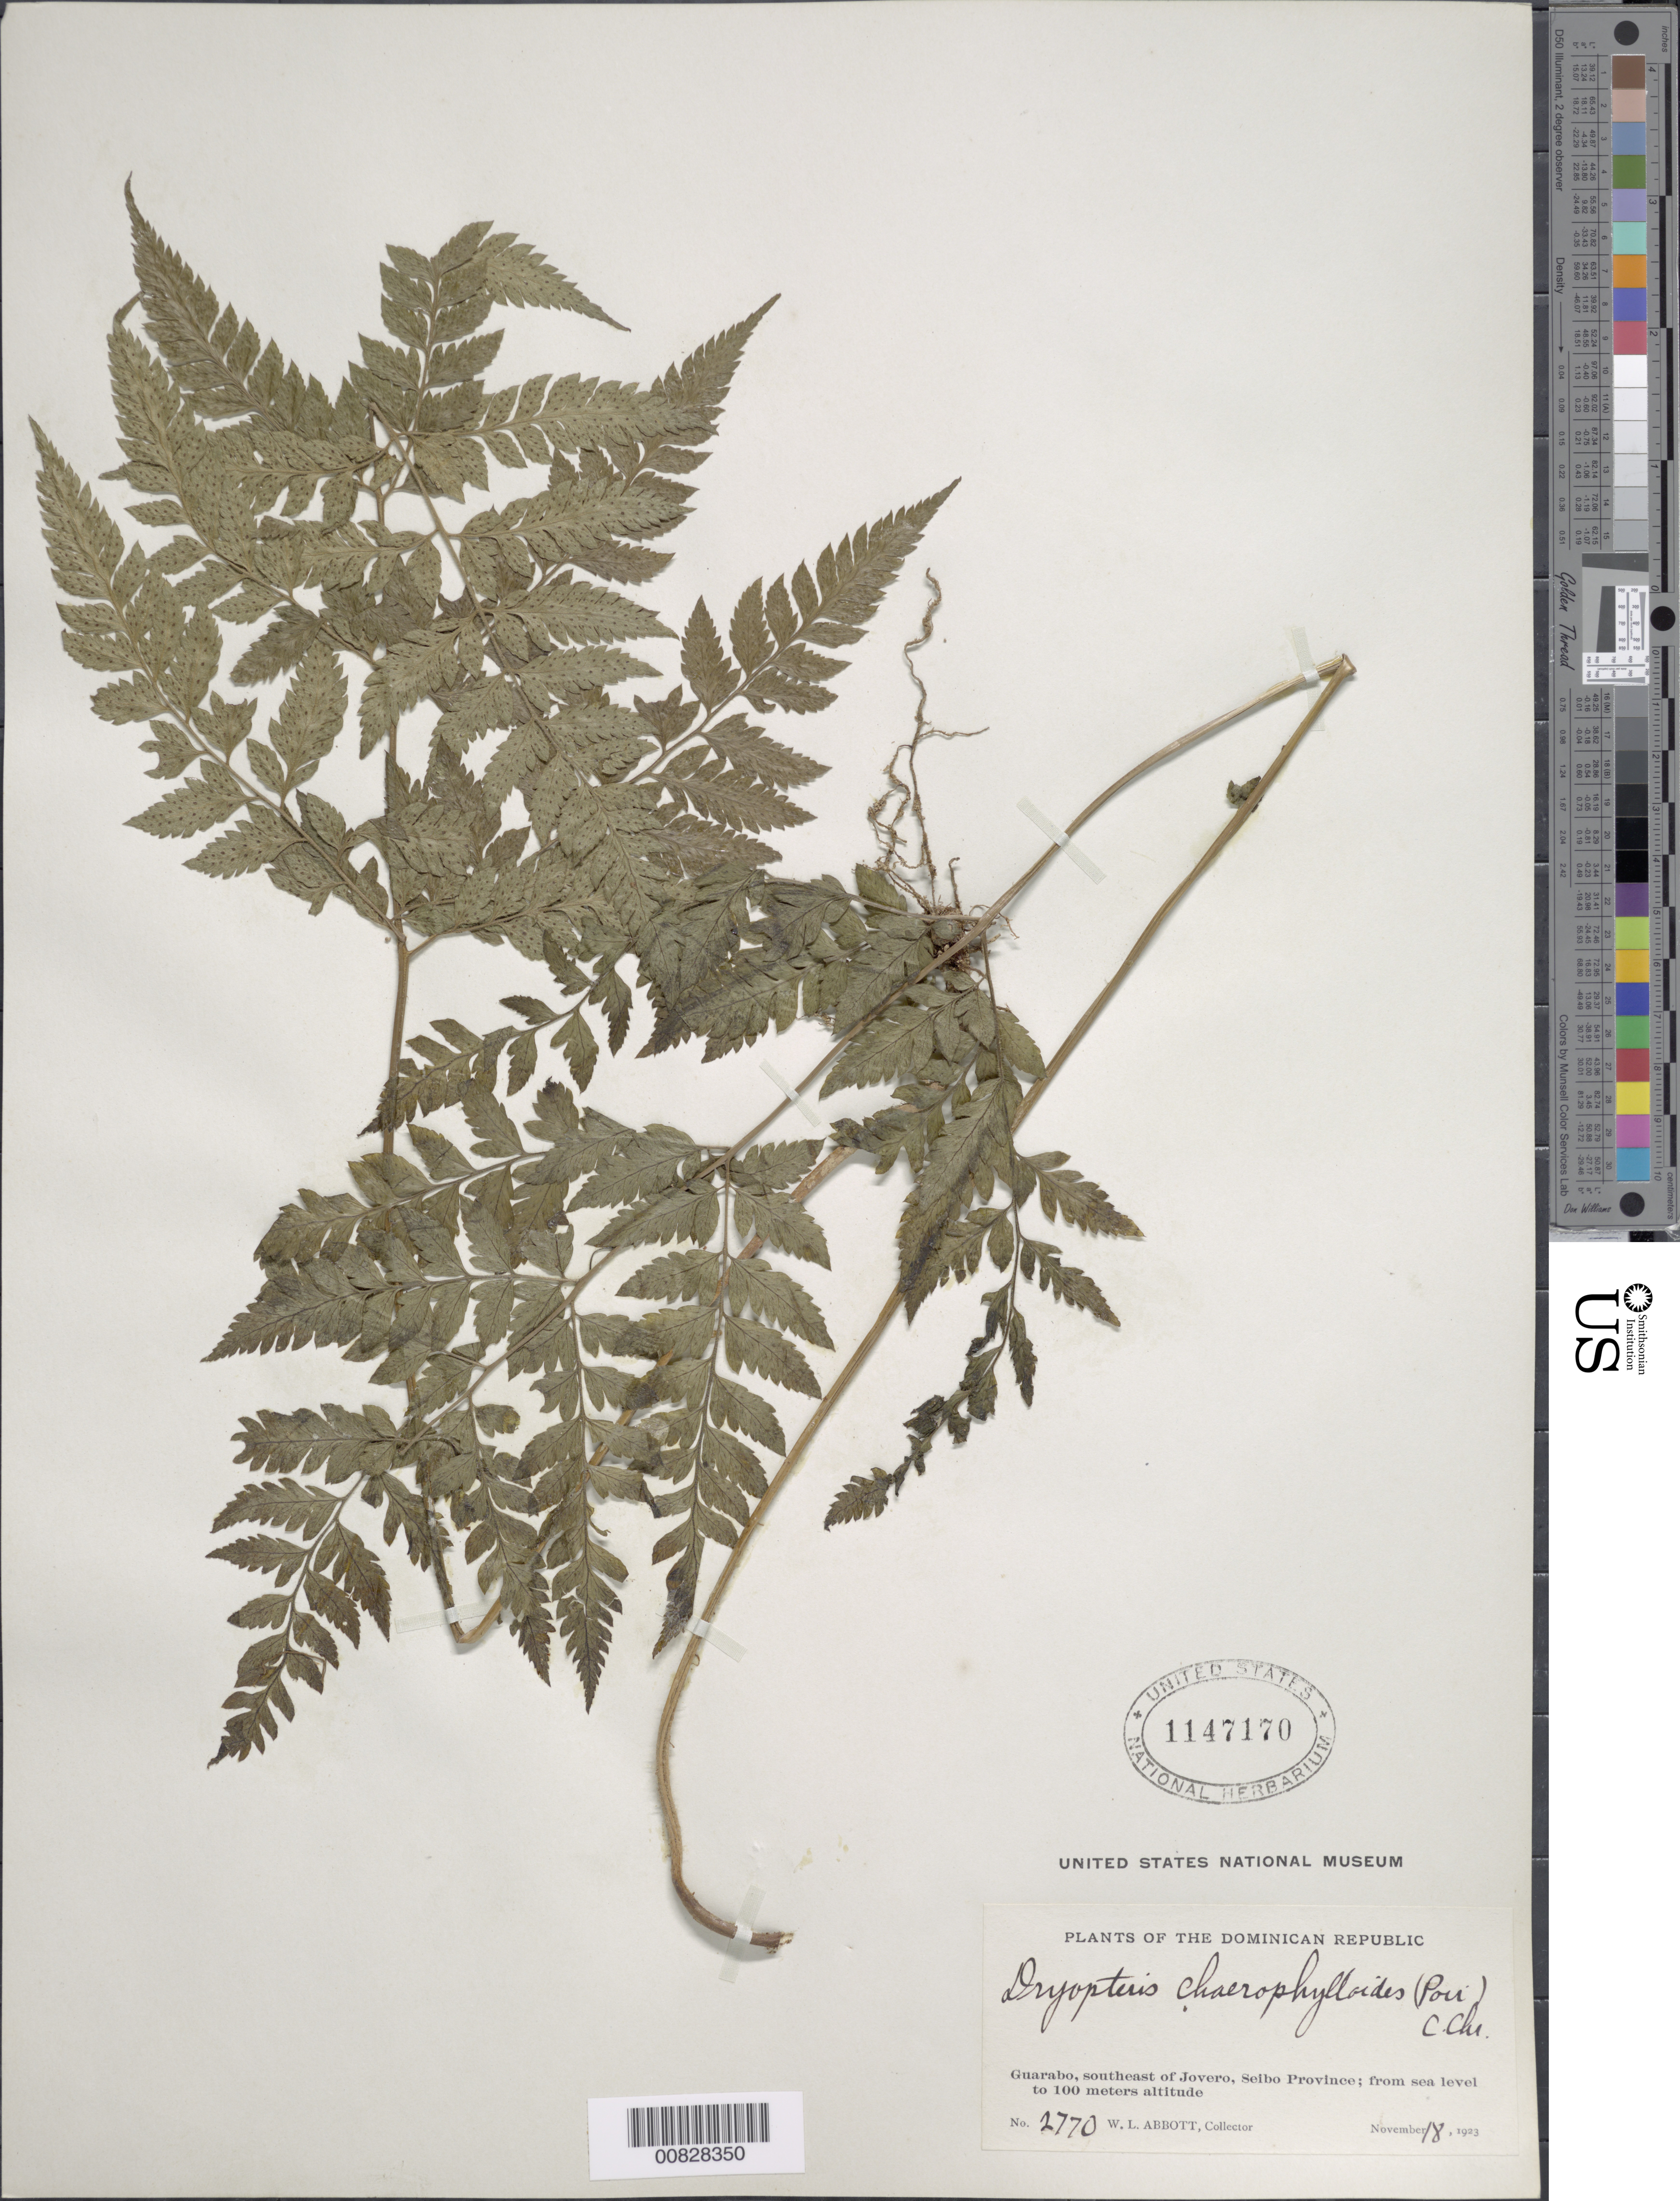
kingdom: Plantae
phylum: Tracheophyta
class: Polypodiopsida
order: Polypodiales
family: Dryopteridaceae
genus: Polystichopsis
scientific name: Polystichopsis chaerophylloides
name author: (Poir.) C.V. Morton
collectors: W. L. Abbott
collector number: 2770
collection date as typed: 18 Nov 1923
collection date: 1923-11-18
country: Dominican Republic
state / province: El Seibo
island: Hispaniola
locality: Guarabo, SE of Jovero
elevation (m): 0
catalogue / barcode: US 1147170